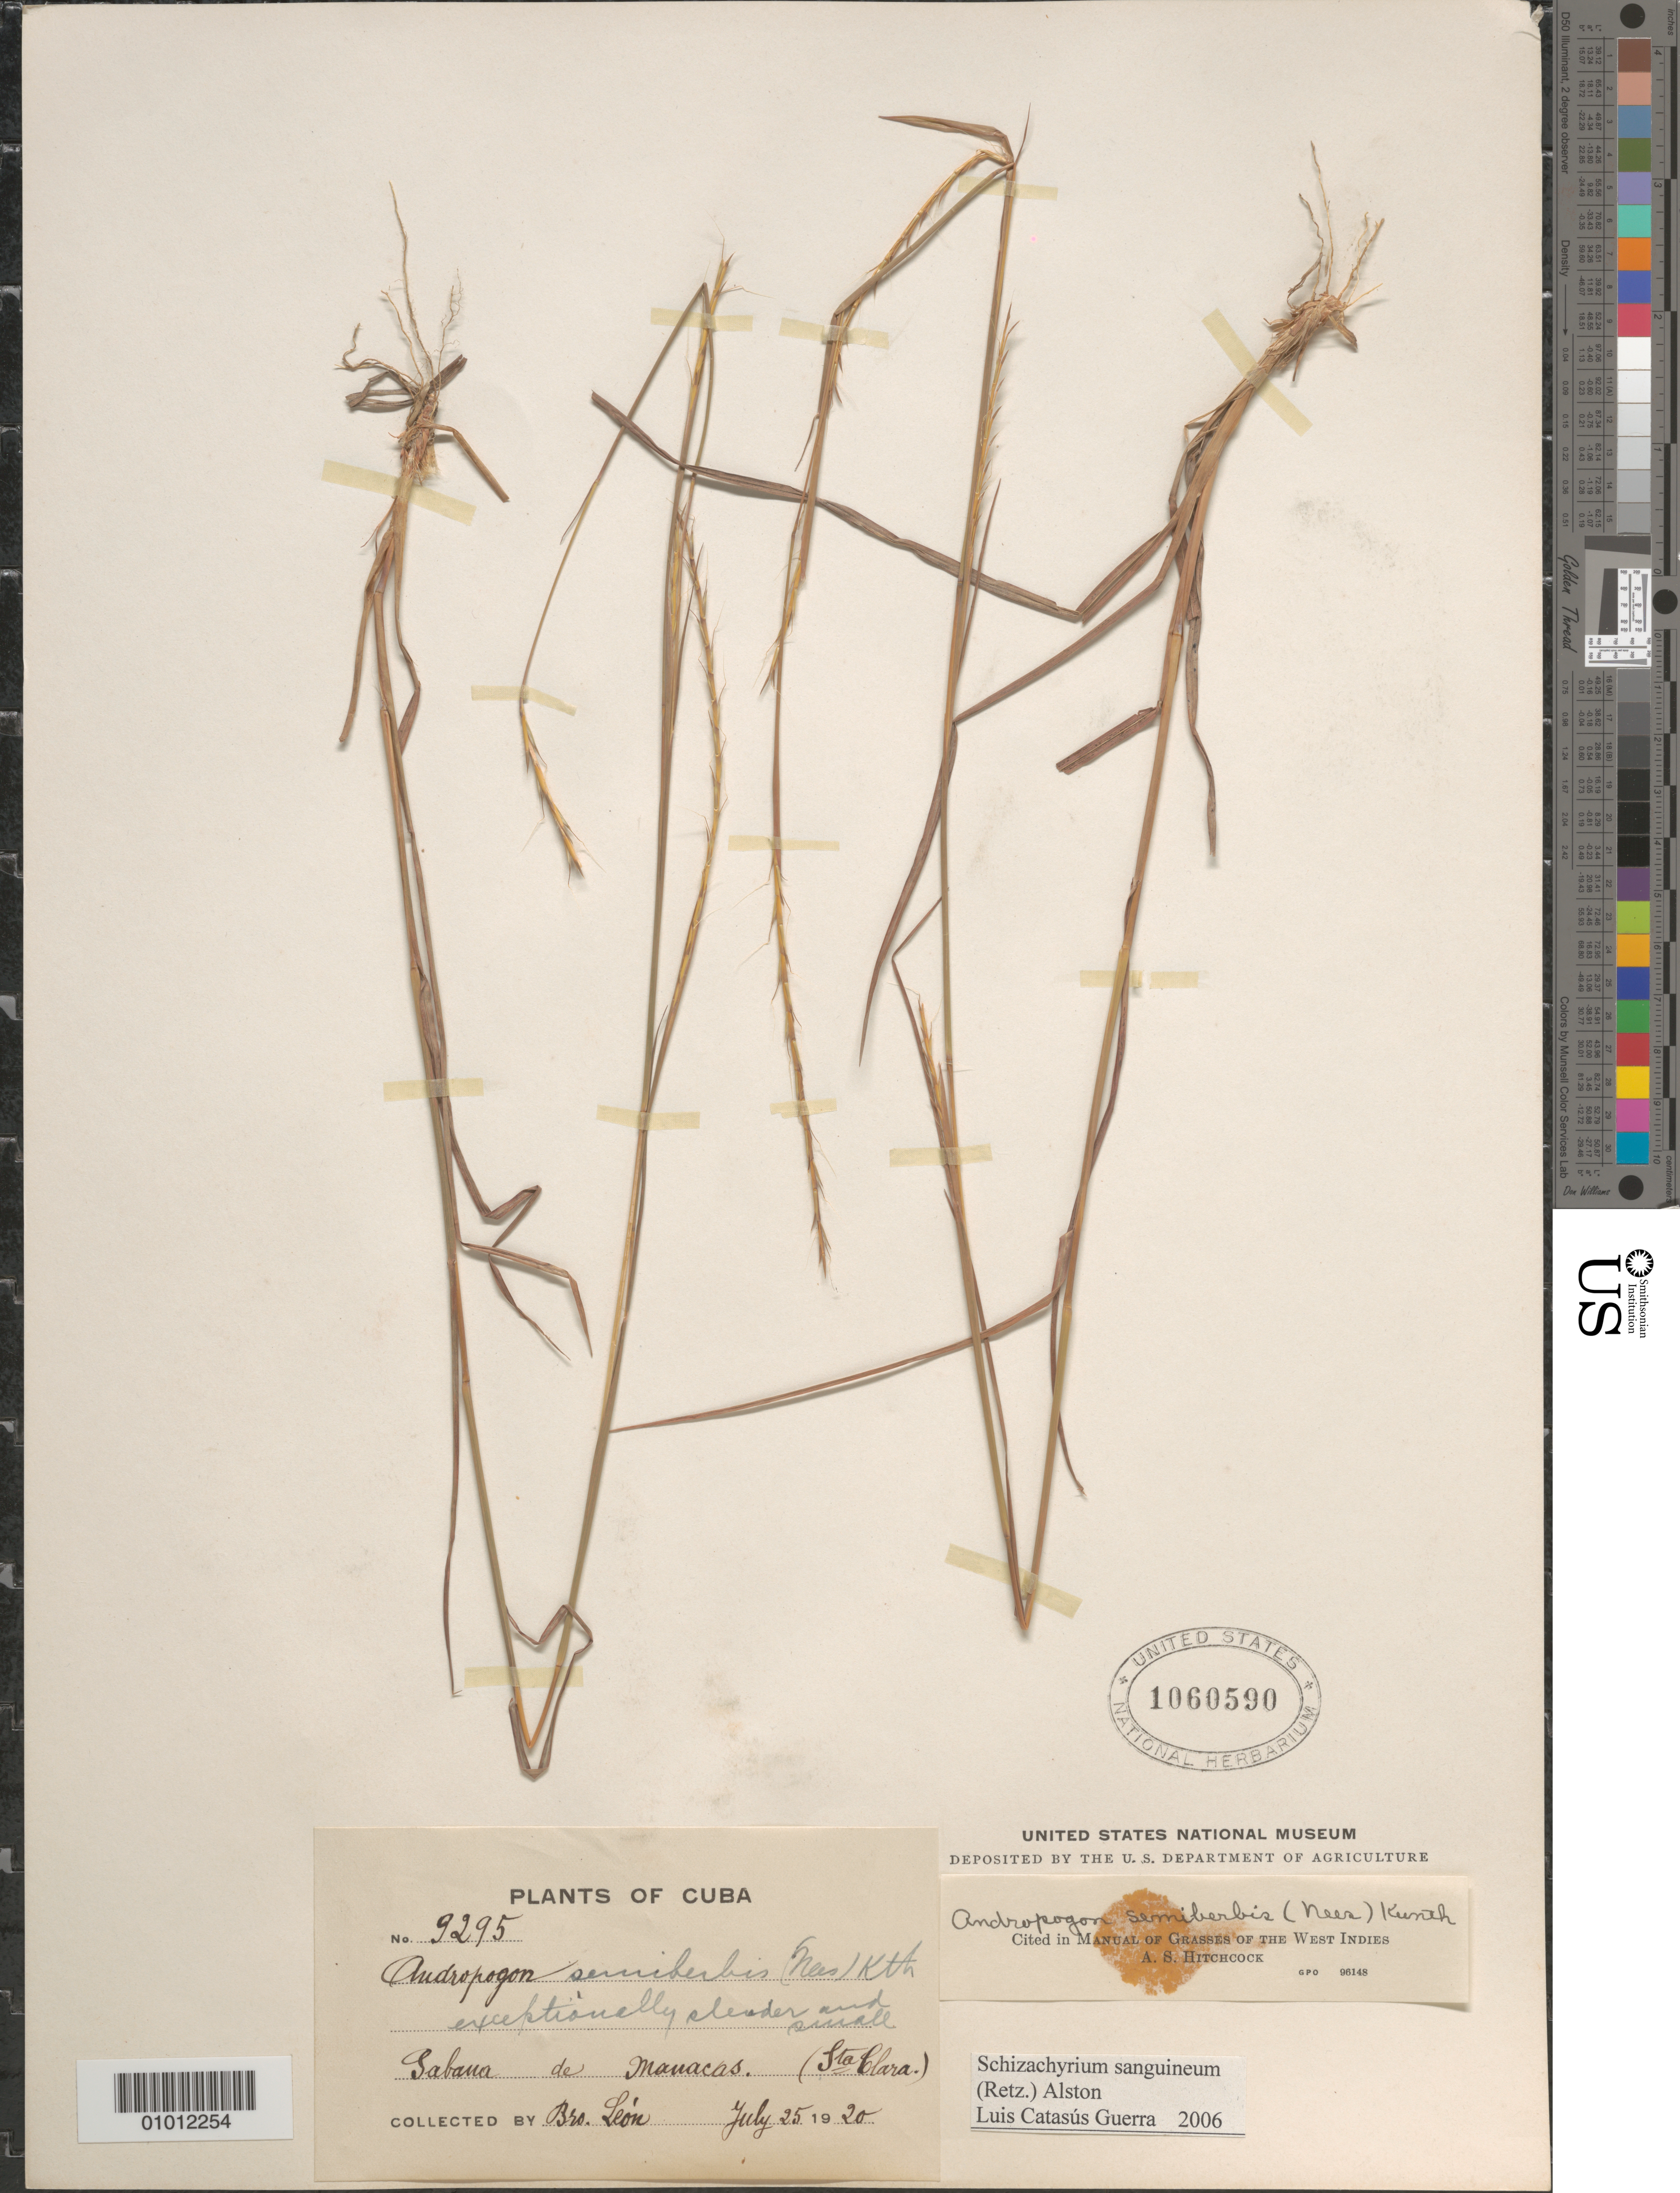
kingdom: Plantae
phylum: Tracheophyta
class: Liliopsida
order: Poales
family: Poaceae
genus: Schizachyrium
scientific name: Schizachyrium sanguineum var. sanguineum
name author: (Retz.) Alston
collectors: Bro. León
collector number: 9295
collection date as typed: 25 Jul 1950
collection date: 1950-07-25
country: Cuba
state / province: Villa Clara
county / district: Santa Clara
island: Cuba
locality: Manacas, Sabino Hernandez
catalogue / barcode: US 1060590